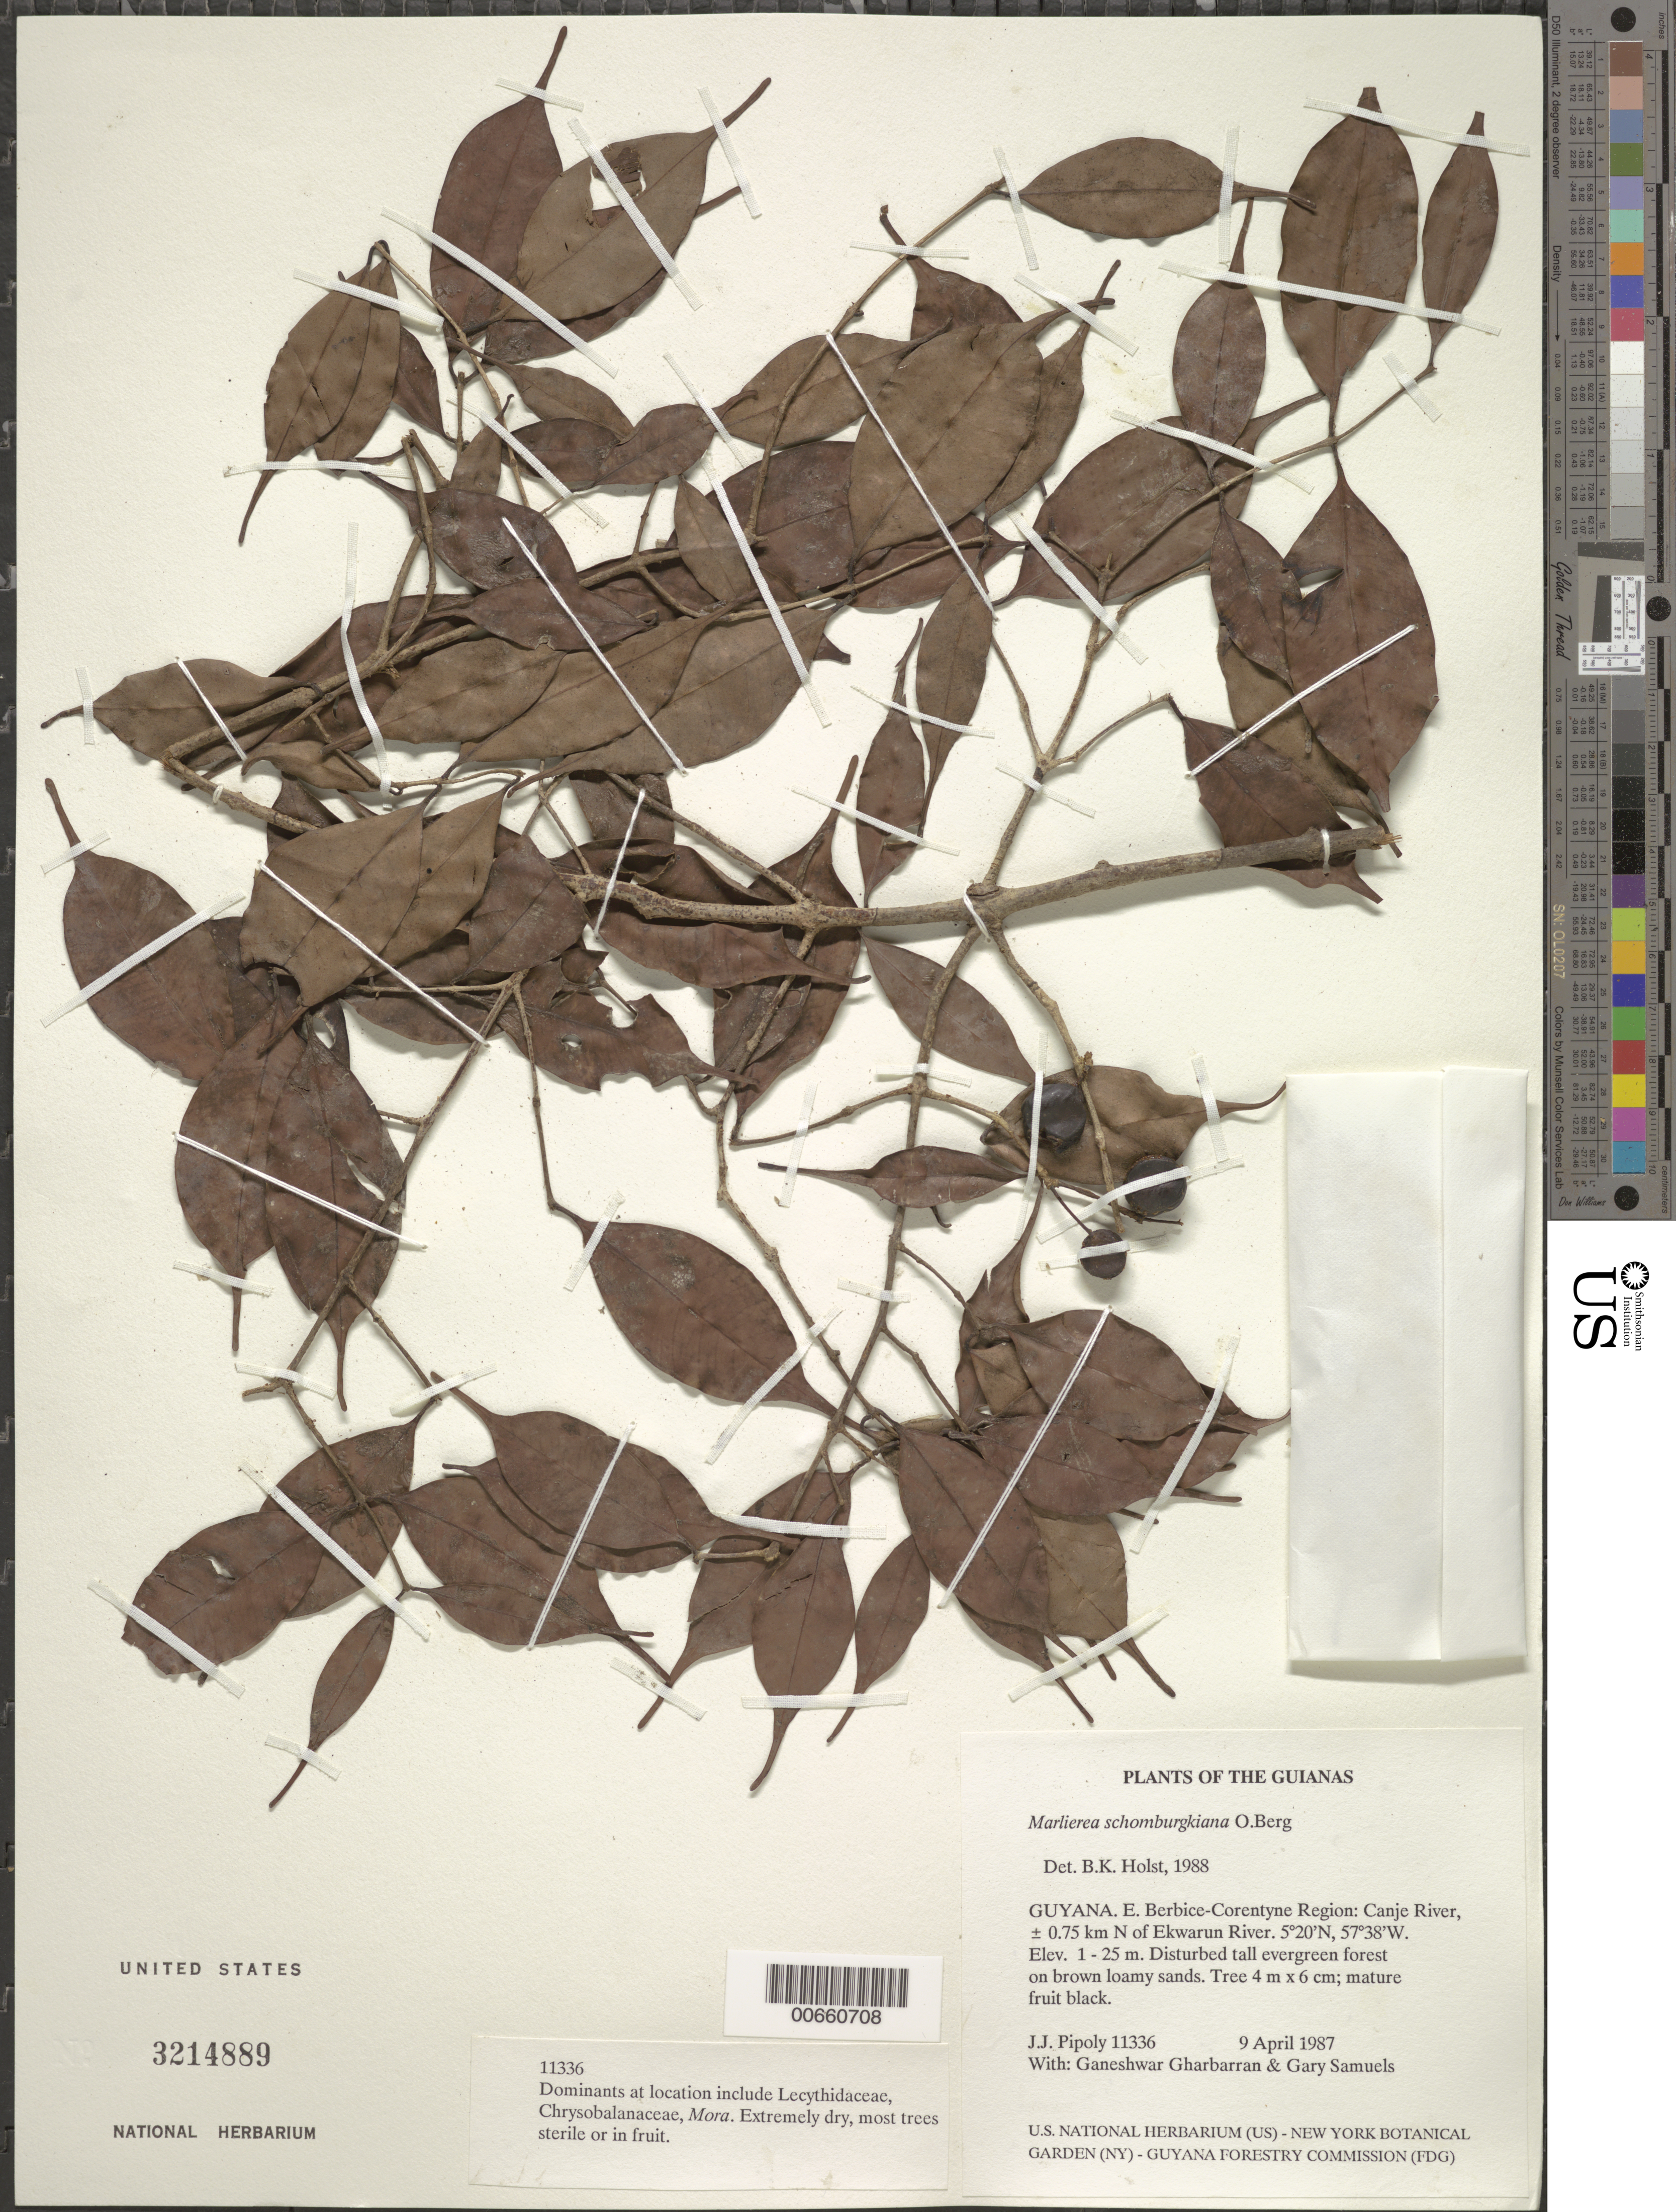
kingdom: Plantae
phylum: Tracheophyta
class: Magnoliopsida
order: Myrtales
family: Myrtaceae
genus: Myrcia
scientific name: Myrcia neoschomburgkiana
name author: E. Lucas & C.E. Wilson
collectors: J. J. Pipoly, G. Gharbarran & G. Samuels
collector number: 11336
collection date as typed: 9 April 1987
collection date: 1987-04-09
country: Guyana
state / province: E. Berbice-Corentyne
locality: Canje River, ± 0.75 km N of Ekwarun River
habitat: Disturbed tall evergreen forest on brown loamy sands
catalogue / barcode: US 3214889